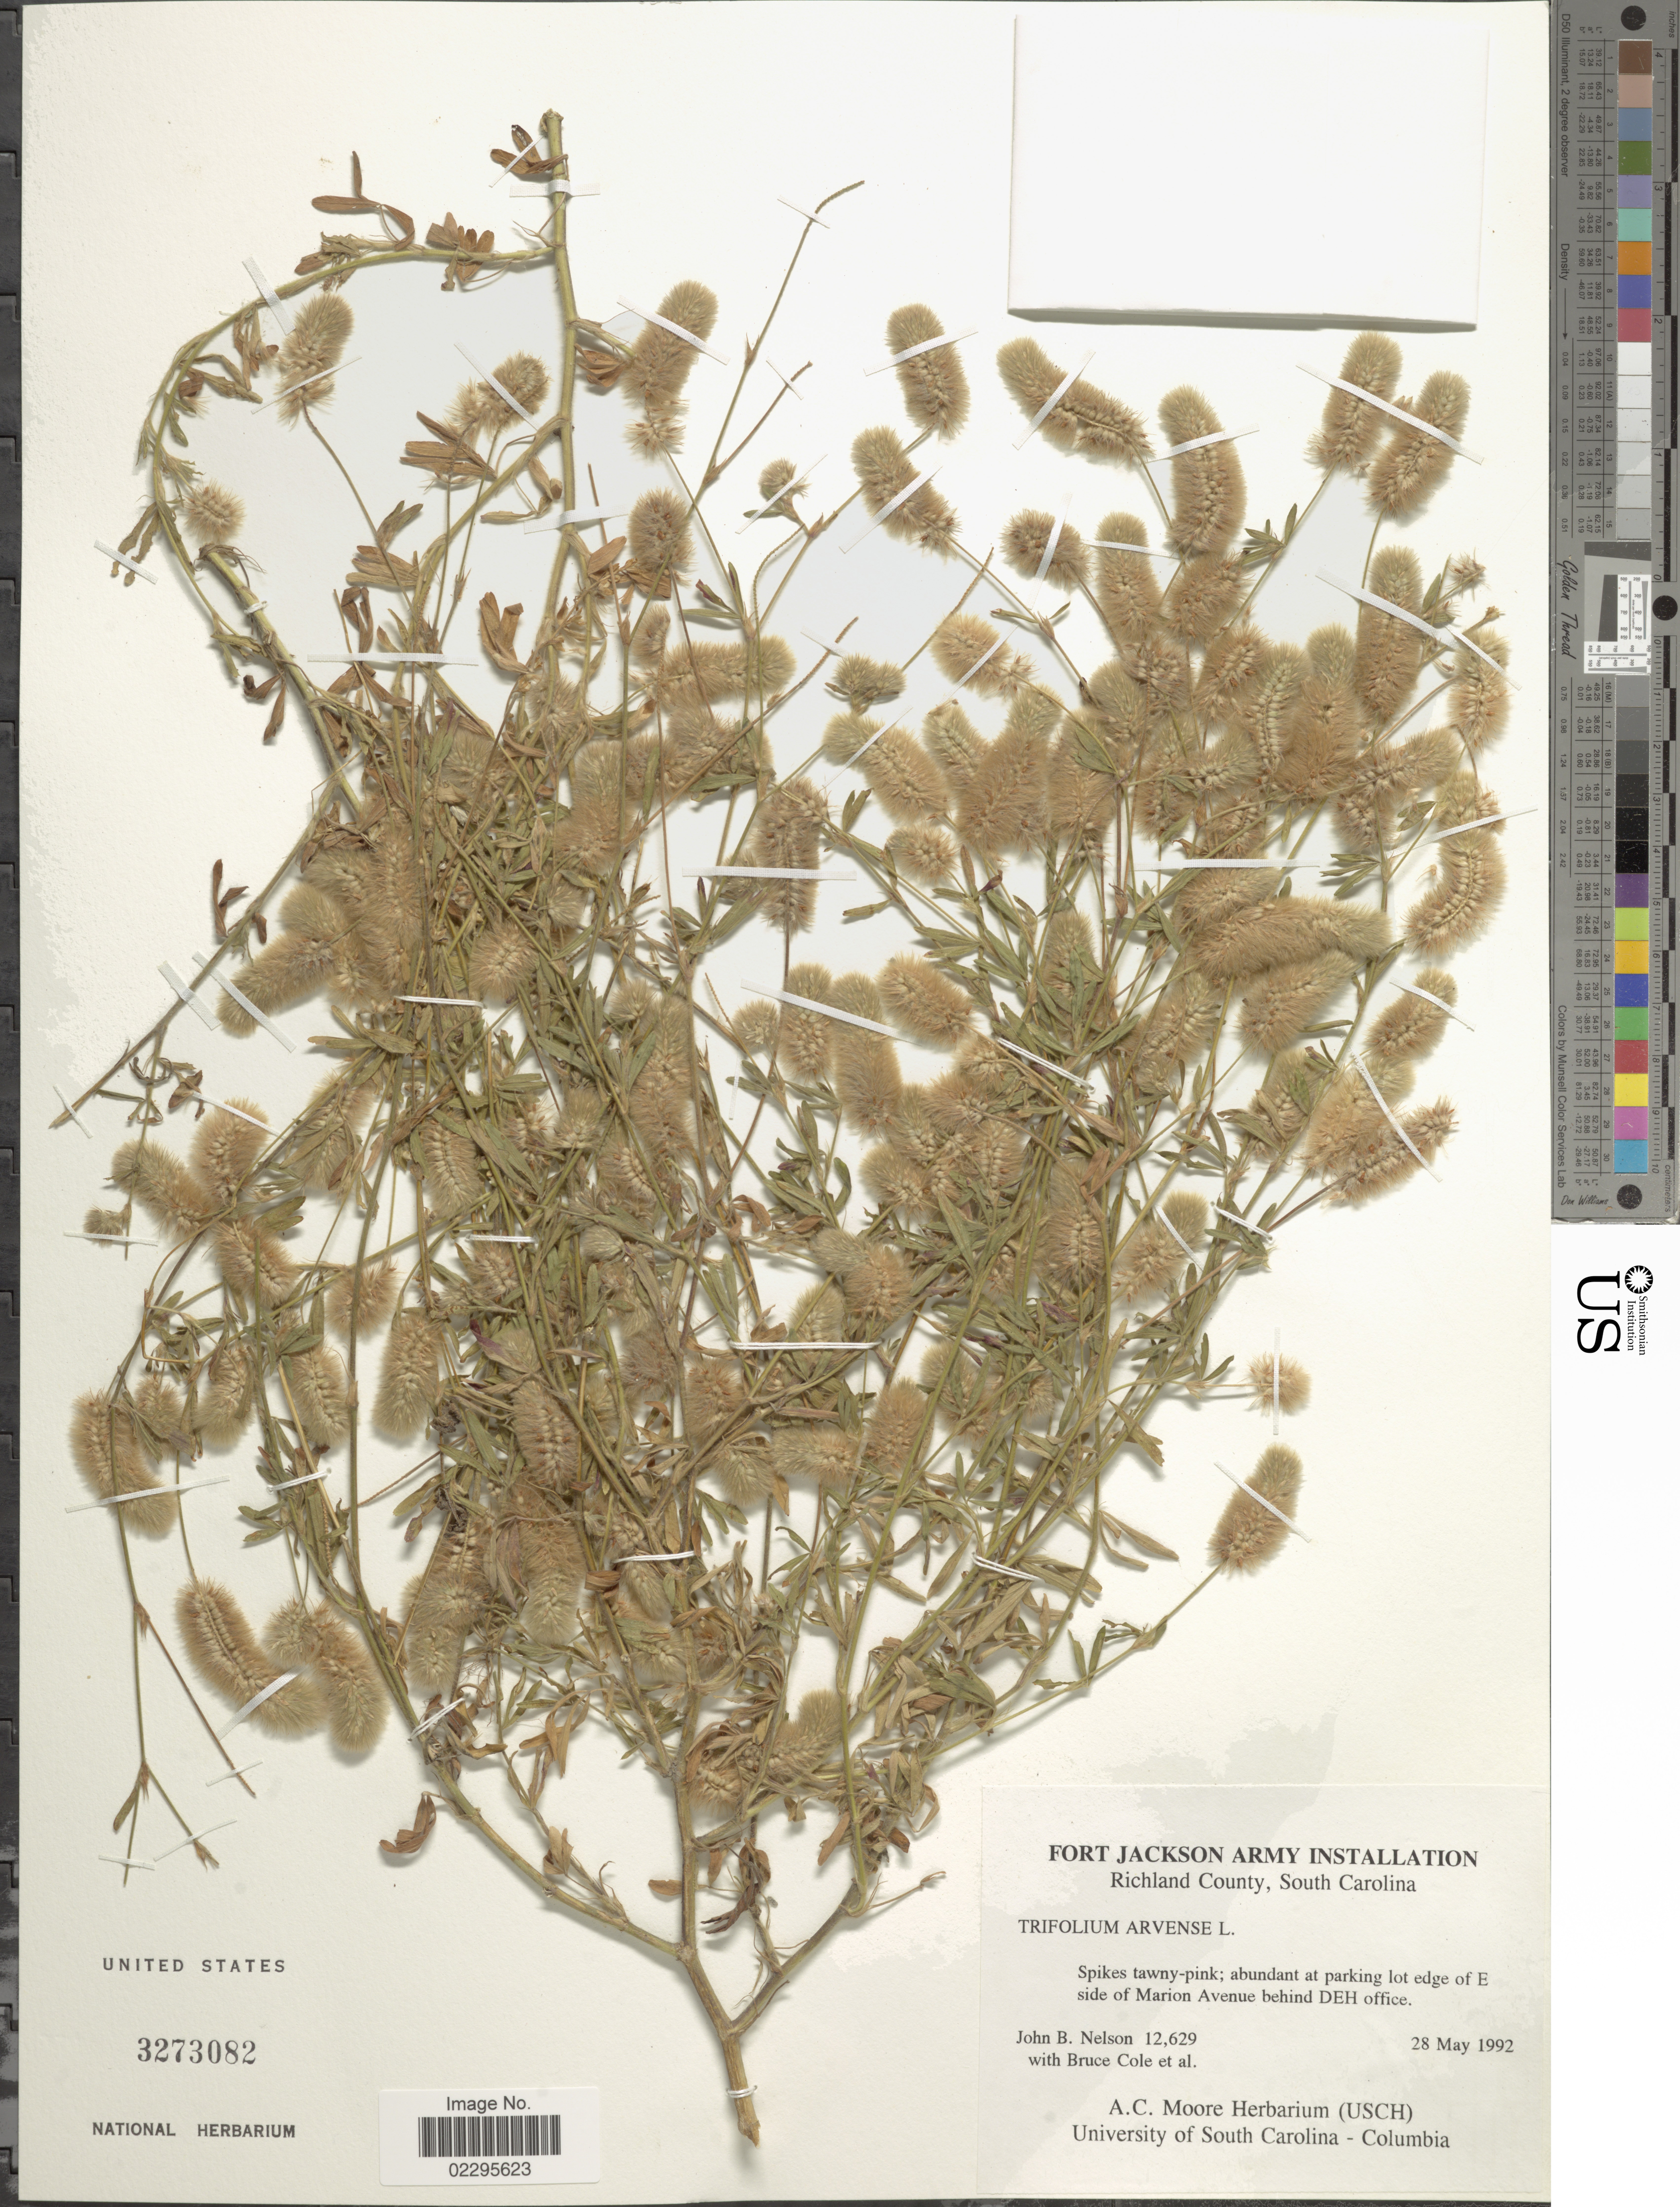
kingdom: Plantae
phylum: Tracheophyta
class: Magnoliopsida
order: Fabales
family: Fabaceae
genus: Trifolium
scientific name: Trifolium arvense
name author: L.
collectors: J. Nelson, B. Cole & et al.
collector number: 12629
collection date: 1992-05-28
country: United States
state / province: South Carolina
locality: Fort Jackston Army Installation, Richland County, Spikes twany-pink; abundant at parking lot edges of E side of Marion Avenue behind DEH office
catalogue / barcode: US 3273082